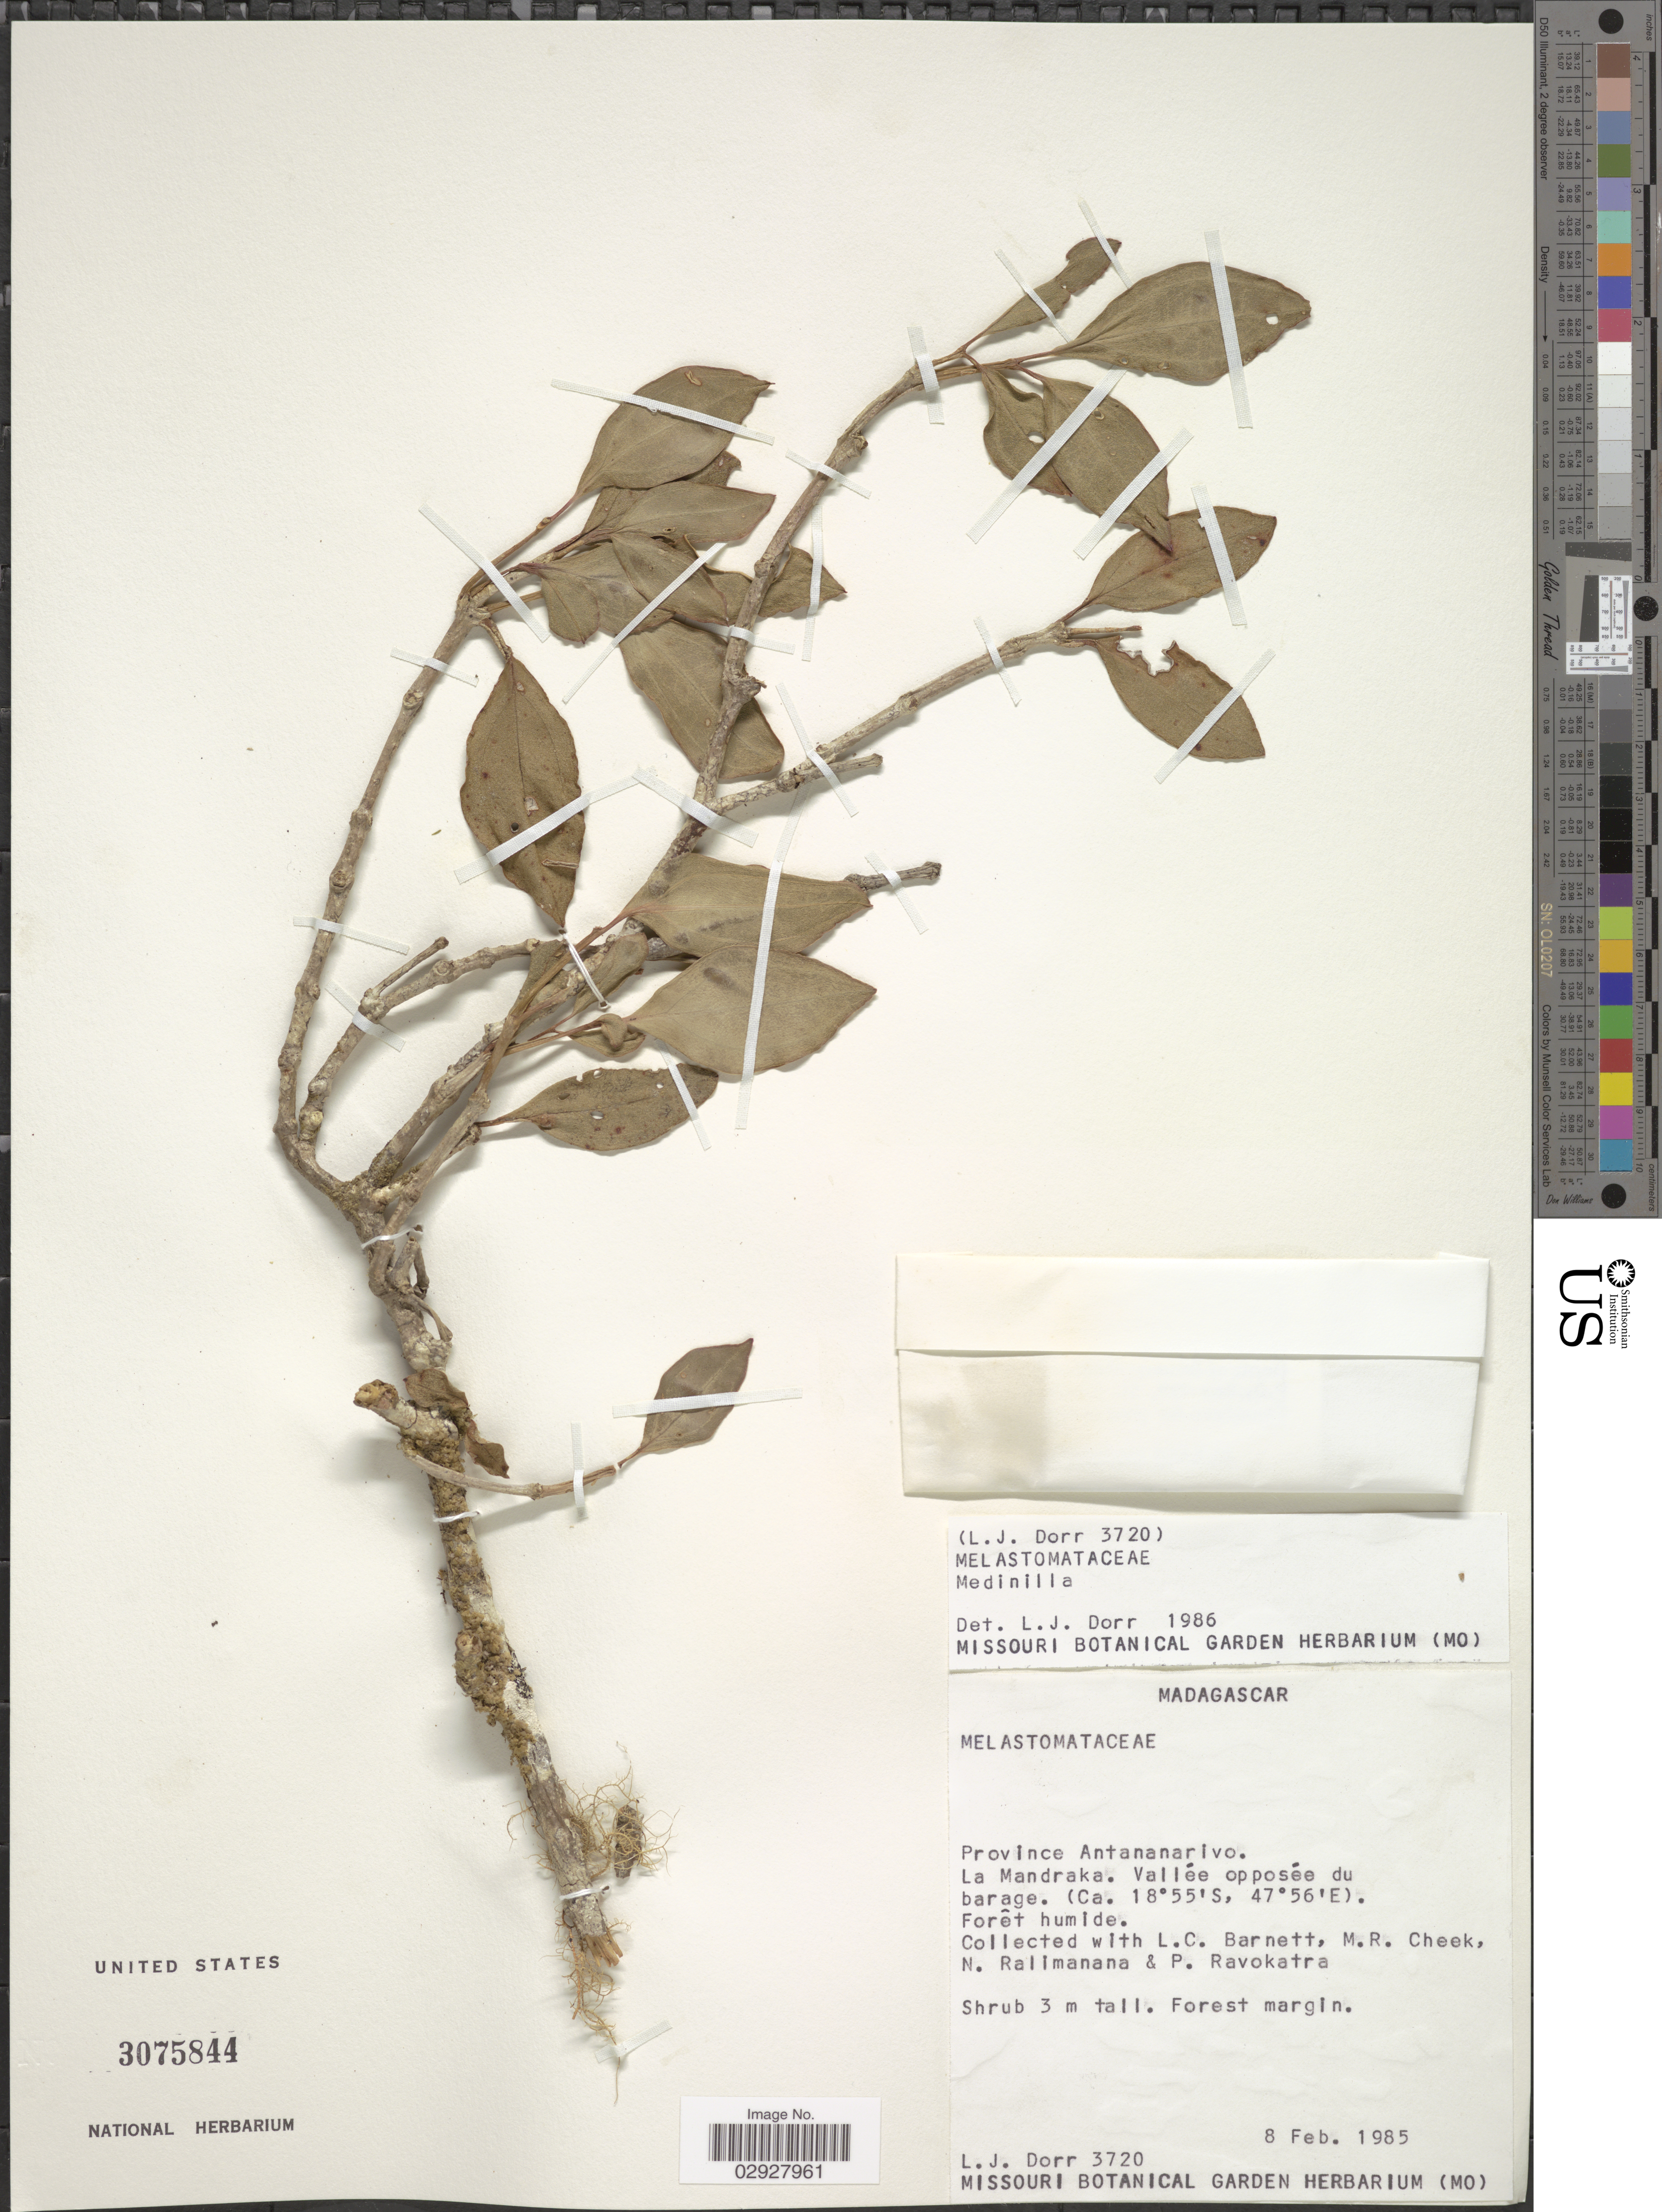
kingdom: Plantae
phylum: Tracheophyta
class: Magnoliopsida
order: Myrtales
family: Melastomataceae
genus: Medinilla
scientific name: Medinilla sp.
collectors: L. J. Dorr, L. C. Barnett, M. Cheek, N. Ralimanana & P. Ravokatra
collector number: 3720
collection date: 1985-02-08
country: Madagascar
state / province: Analamanga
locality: La Mandraka, Vallée opposée du barage.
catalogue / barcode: US 3075844